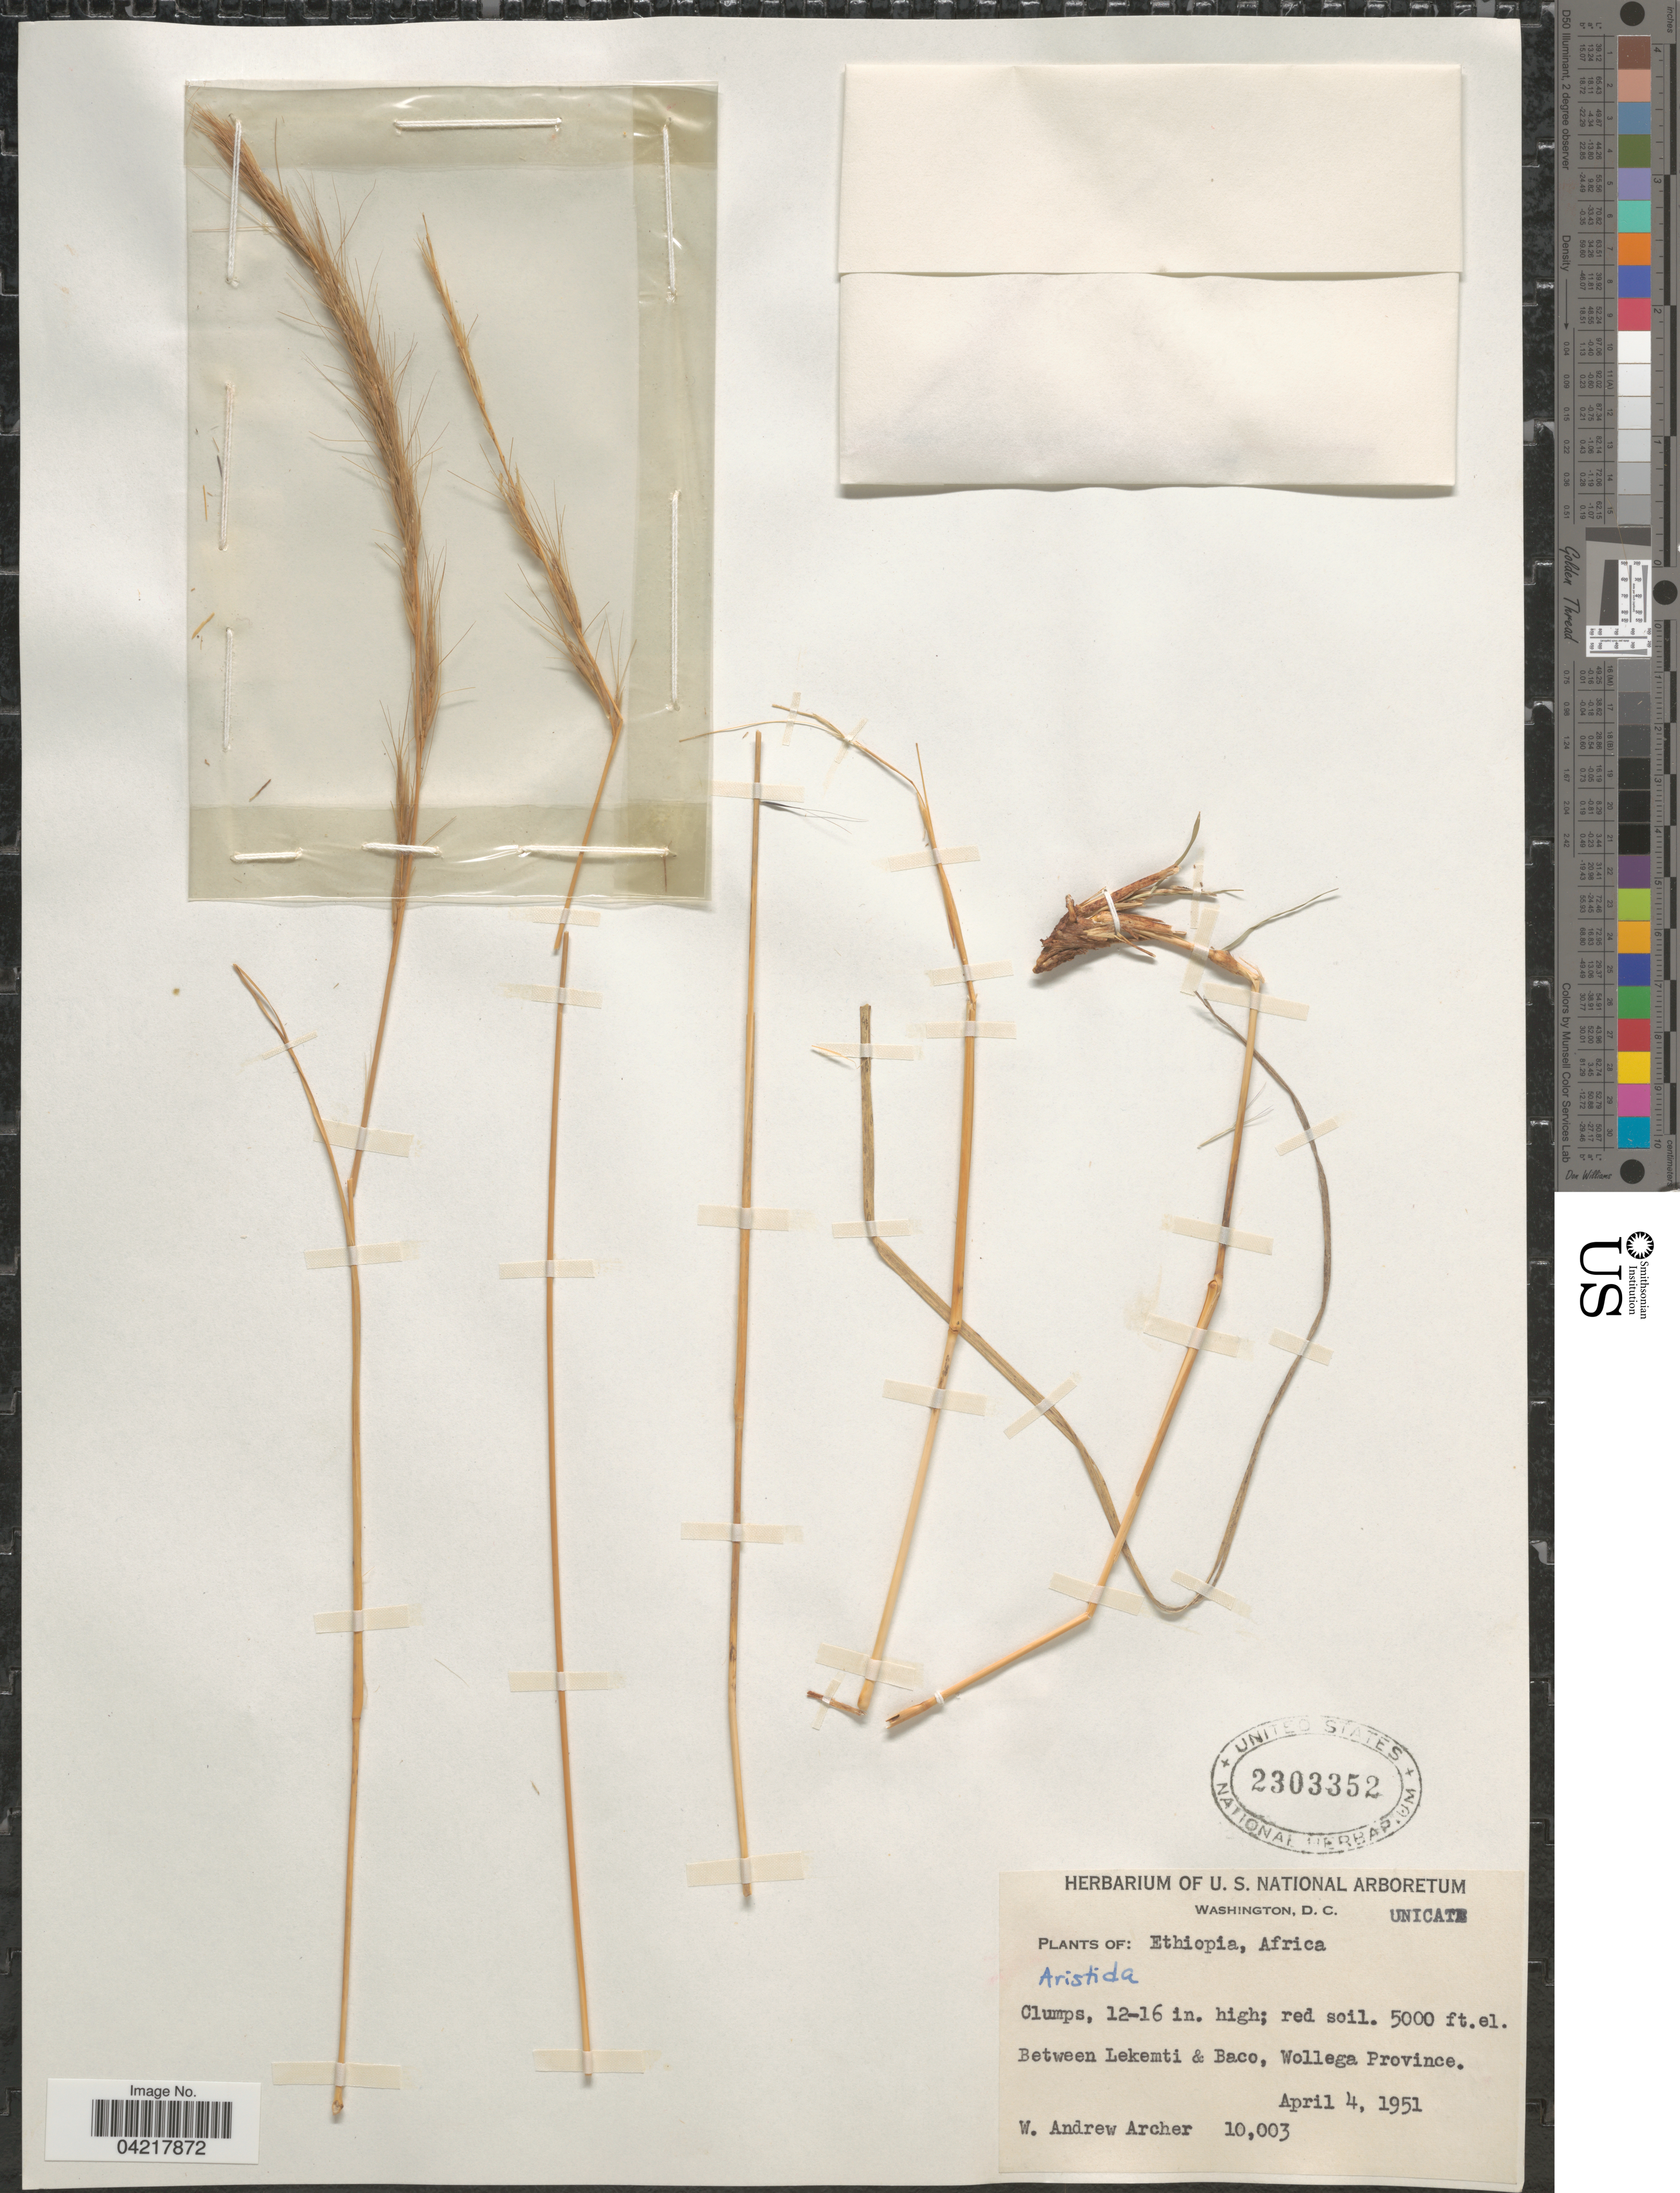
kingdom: Plantae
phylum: Tracheophyta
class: Liliopsida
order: Poales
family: Poaceae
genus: Aristida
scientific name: Aristida sp.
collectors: W. A. Archer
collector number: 10003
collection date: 1951-04-04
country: Ethiopia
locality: Between Lekemti & Baco, Wollega Province.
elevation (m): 1524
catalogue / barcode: US 2303352